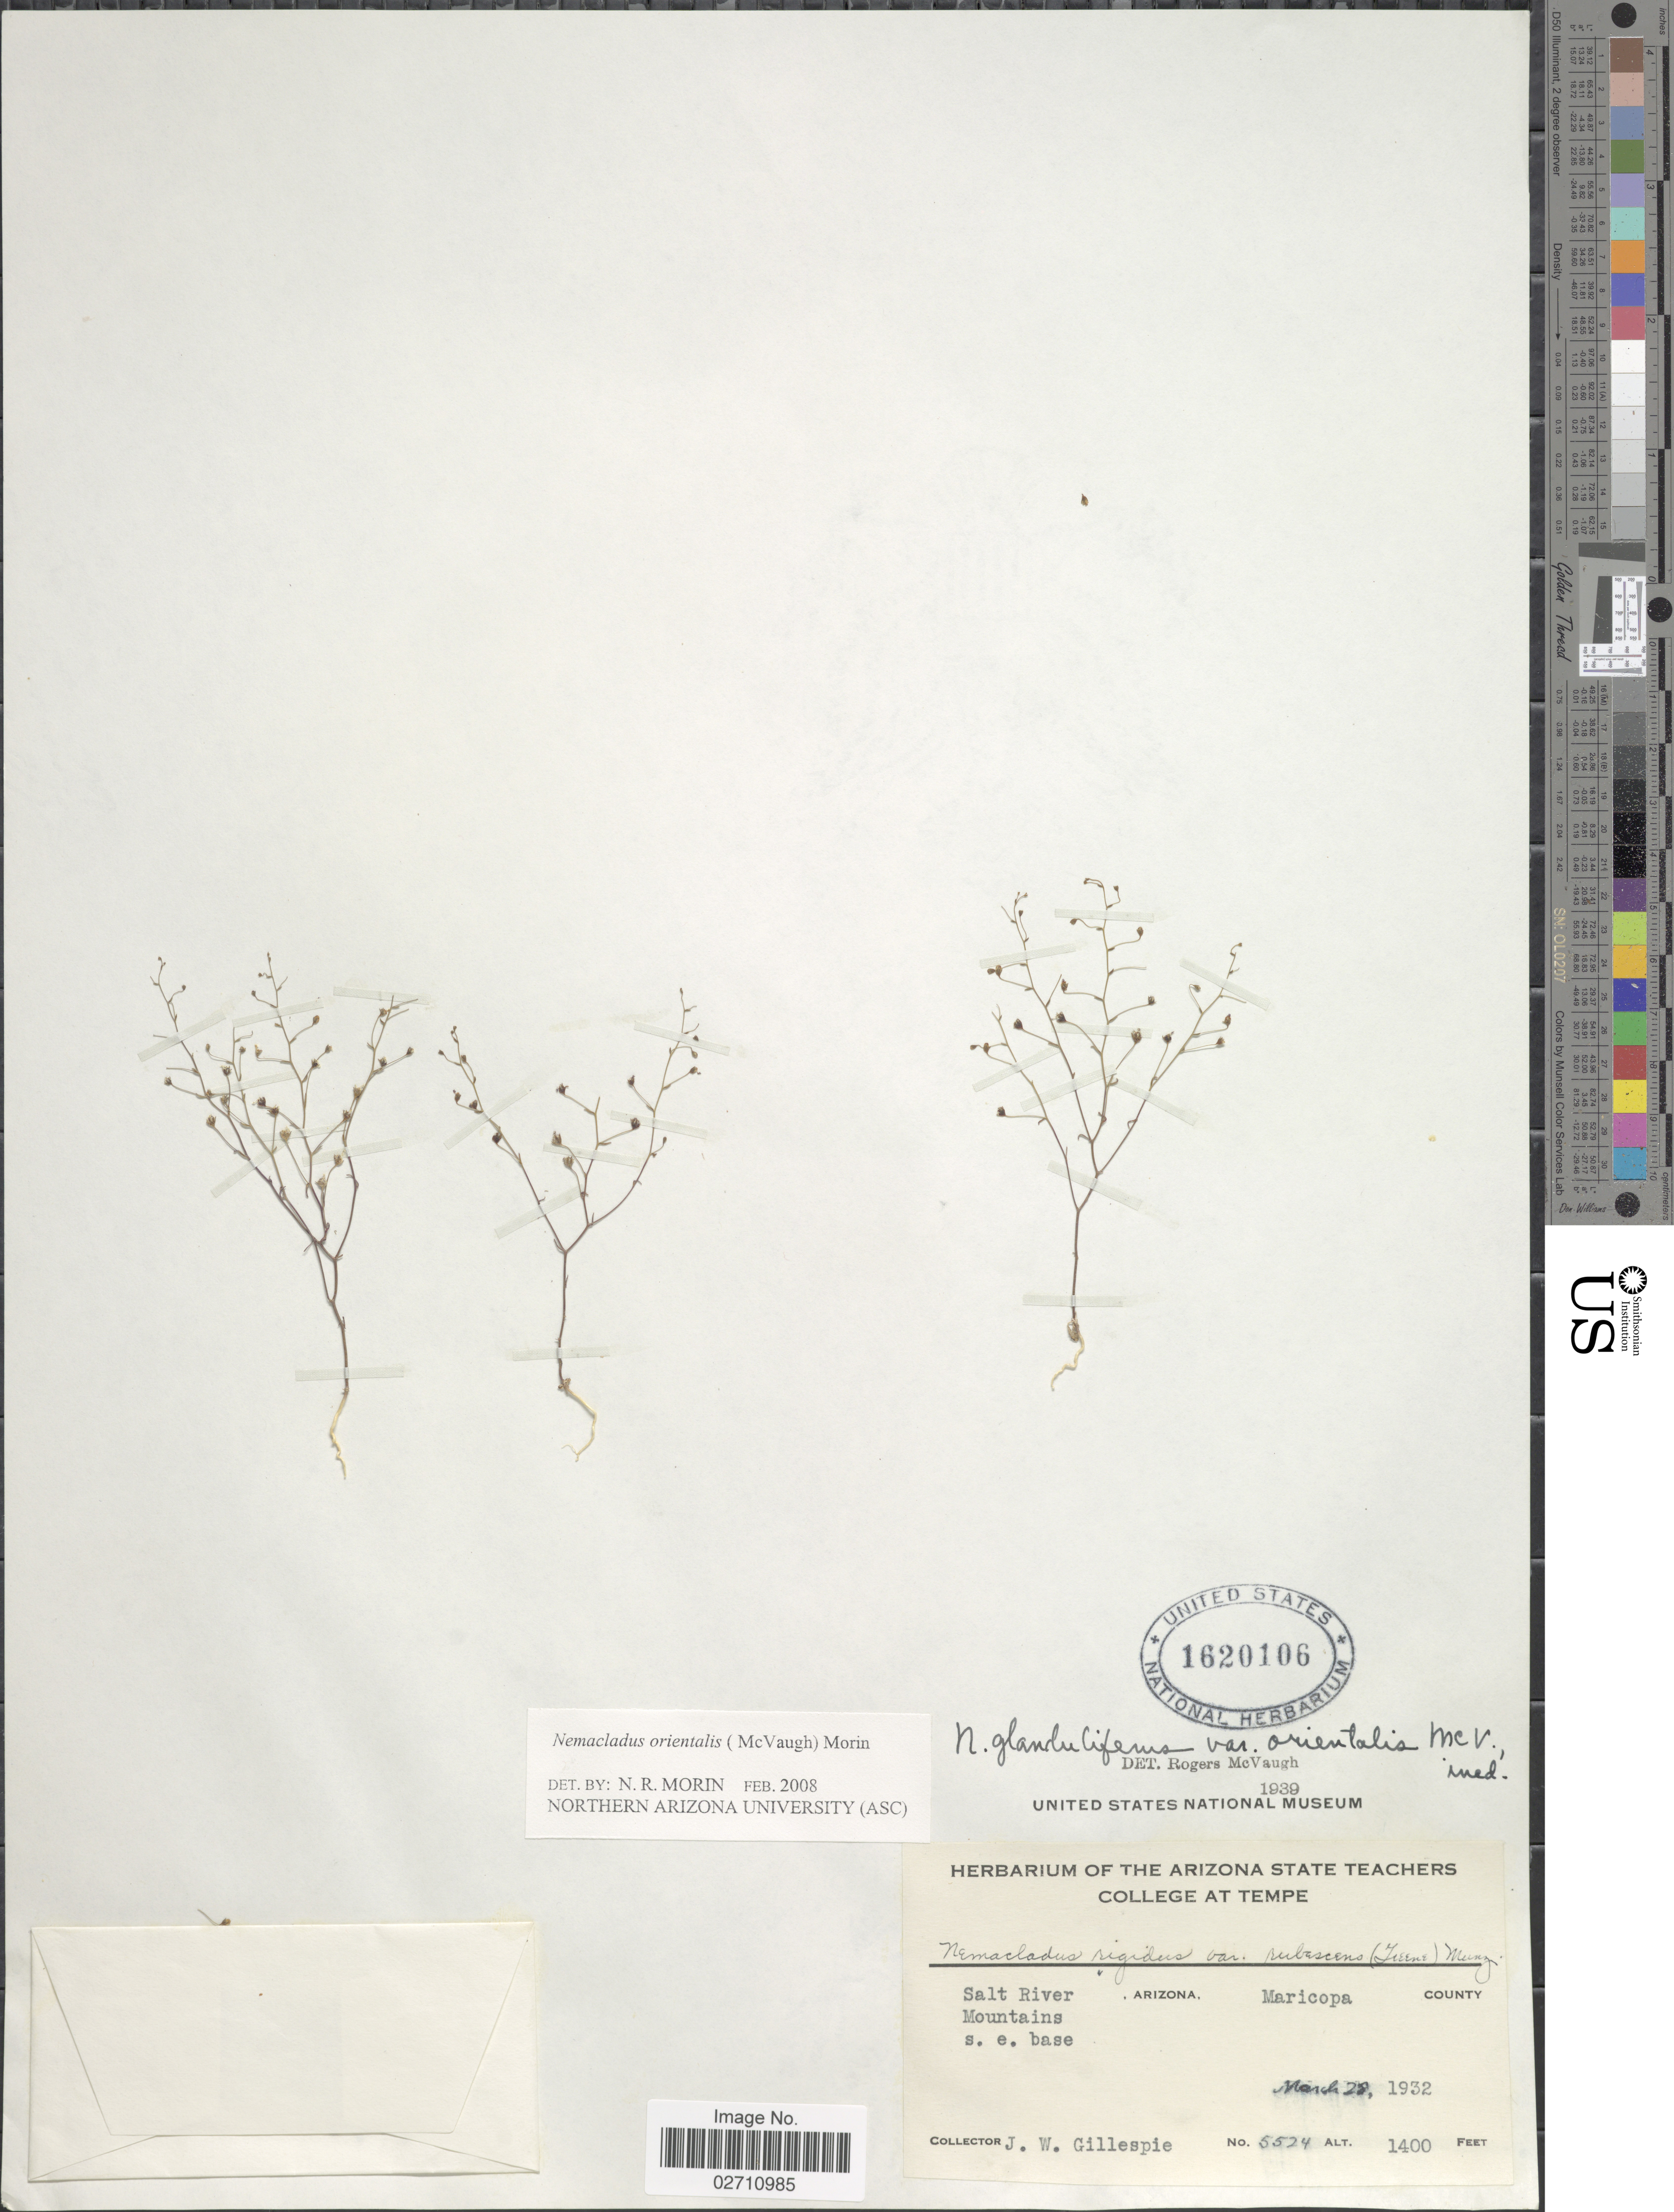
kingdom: Plantae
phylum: Tracheophyta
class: Magnoliopsida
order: Asterales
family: Campanulaceae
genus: Nemacladus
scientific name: Nemacladus orientalis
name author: (McVaugh) Morin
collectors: J. W. Gillespie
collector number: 5524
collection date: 1932-03-28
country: United States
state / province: Arizona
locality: Salt River Mountains, Arizona, Maricopa County, s.e. base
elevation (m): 427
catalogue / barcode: US 1620106